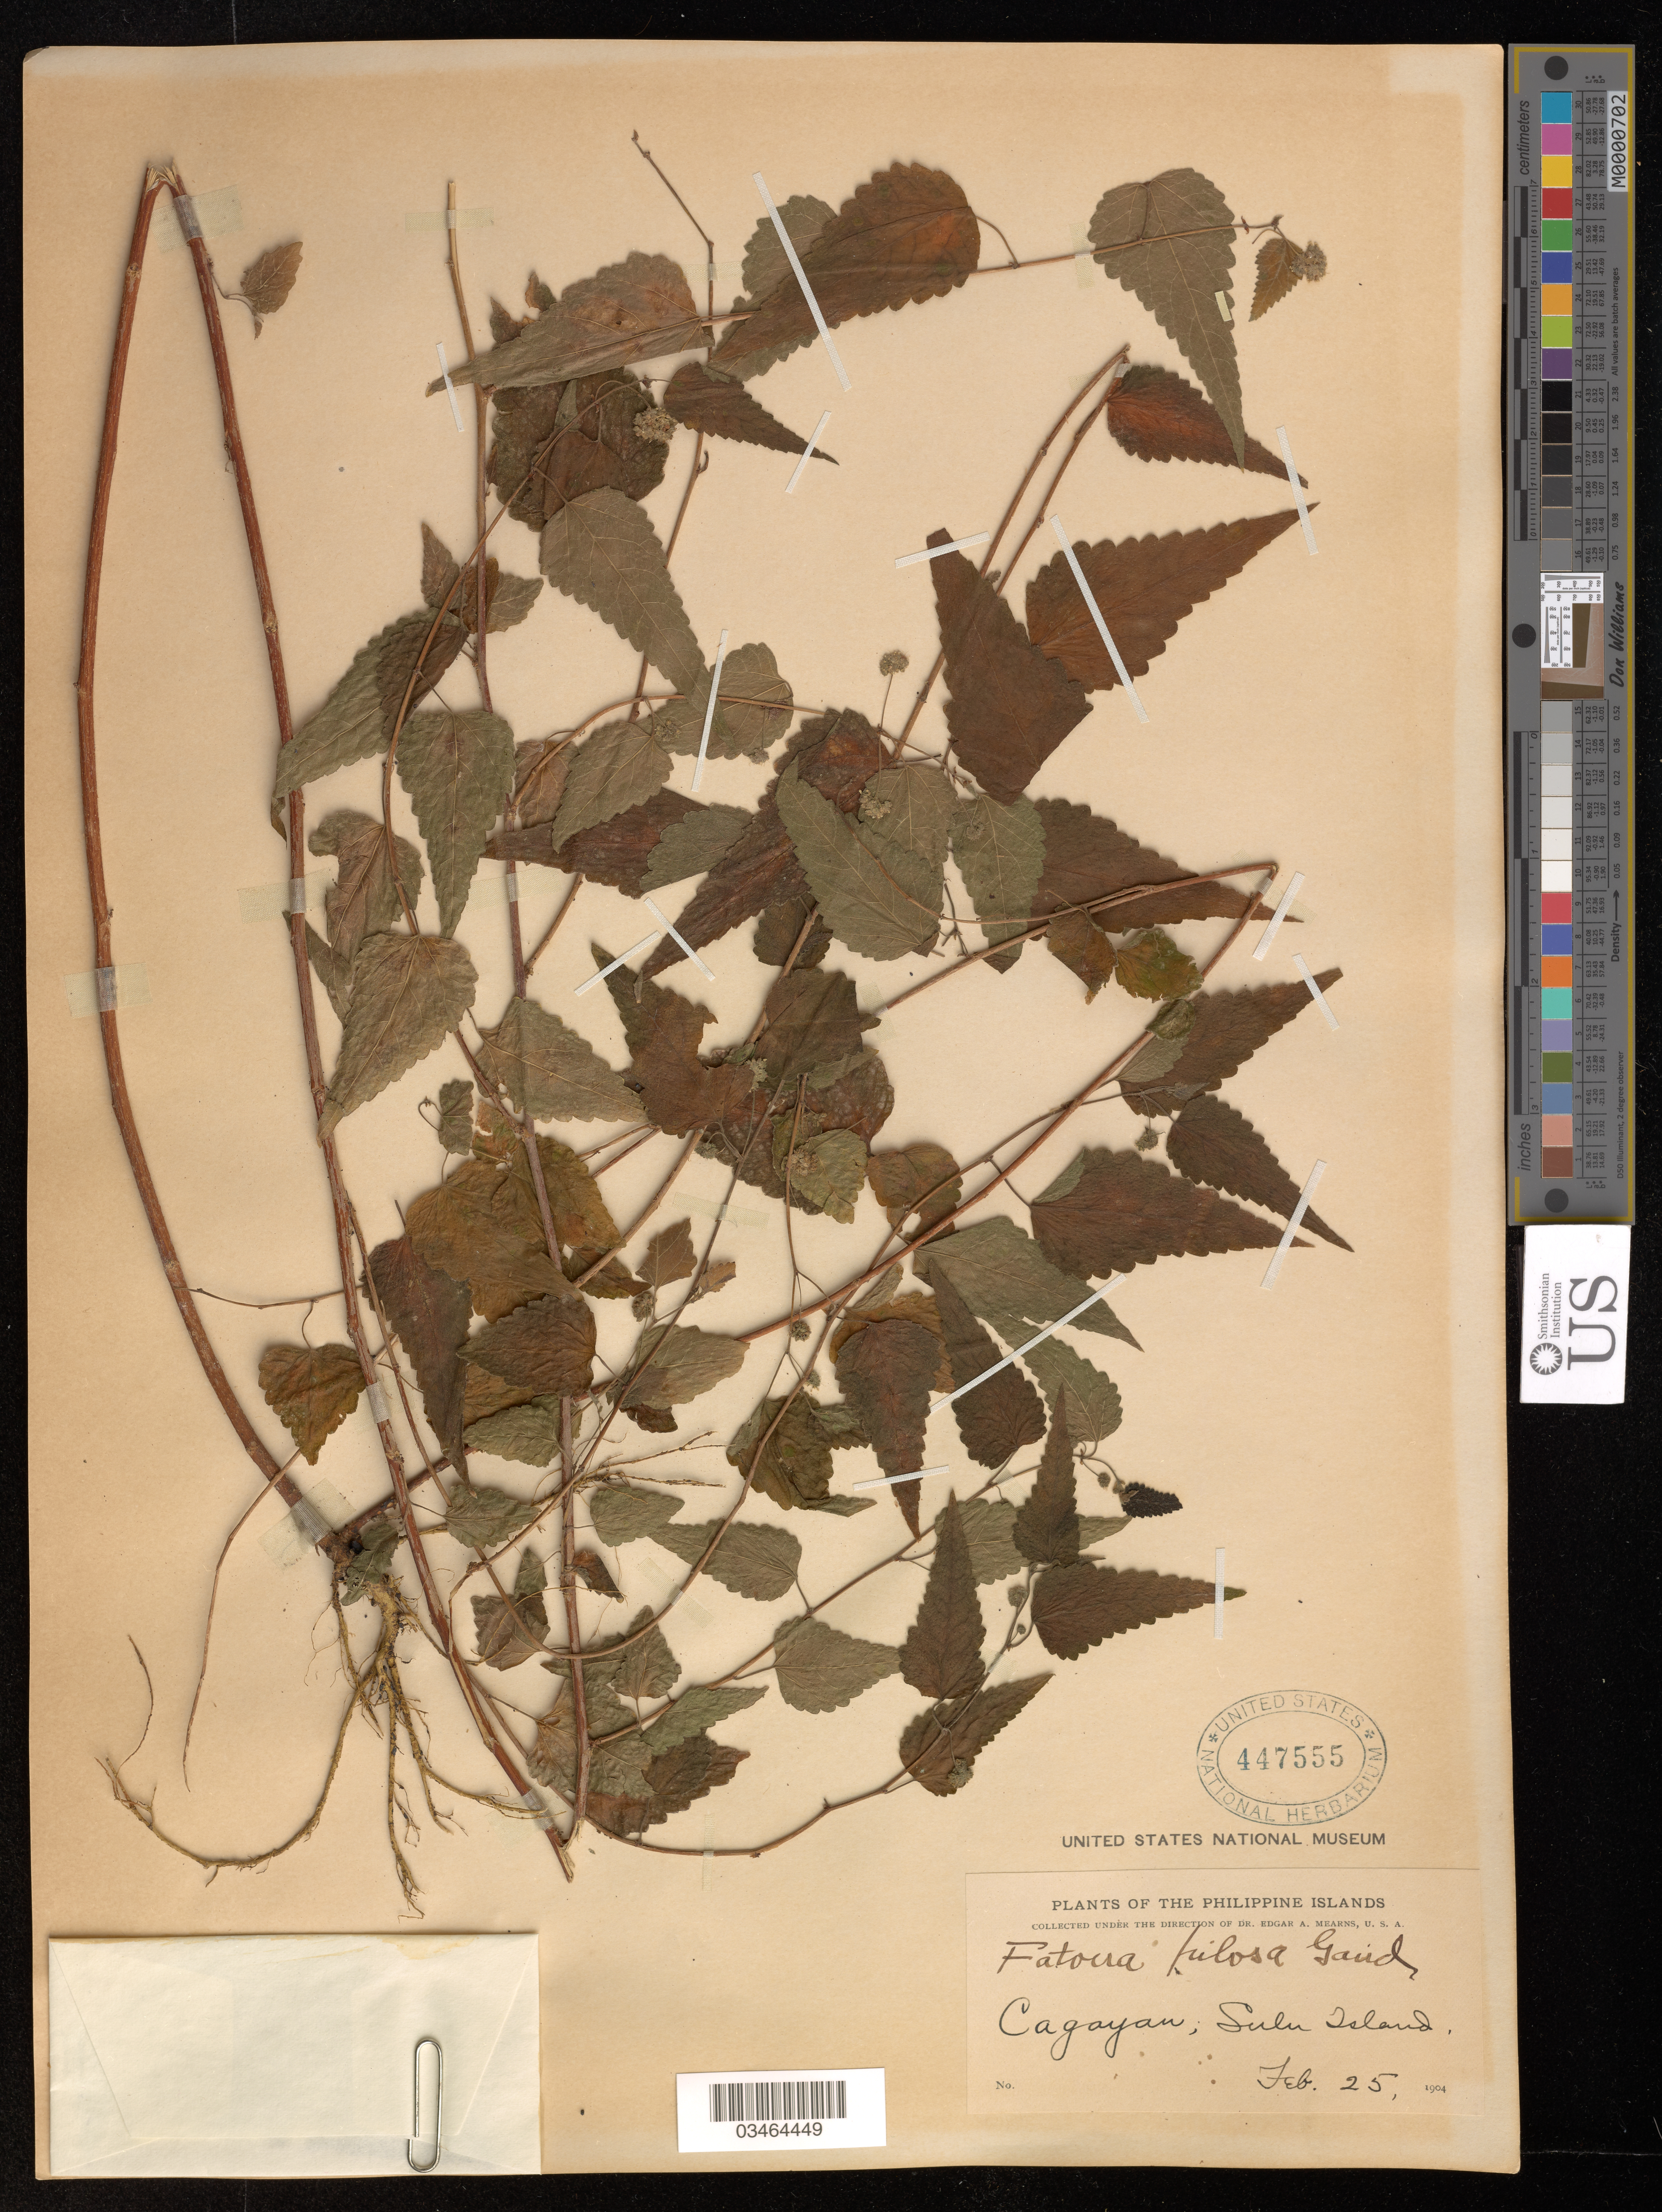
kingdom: Plantae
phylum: Tracheophyta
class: Magnoliopsida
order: Rosales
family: Moraceae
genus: Fatoua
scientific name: Fatoua pilosa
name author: Gaudich.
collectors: E. A. Mearns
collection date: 1904-02-25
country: Philippines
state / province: Cagayan Valley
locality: Cagayan; Sulu Island.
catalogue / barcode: US 447555